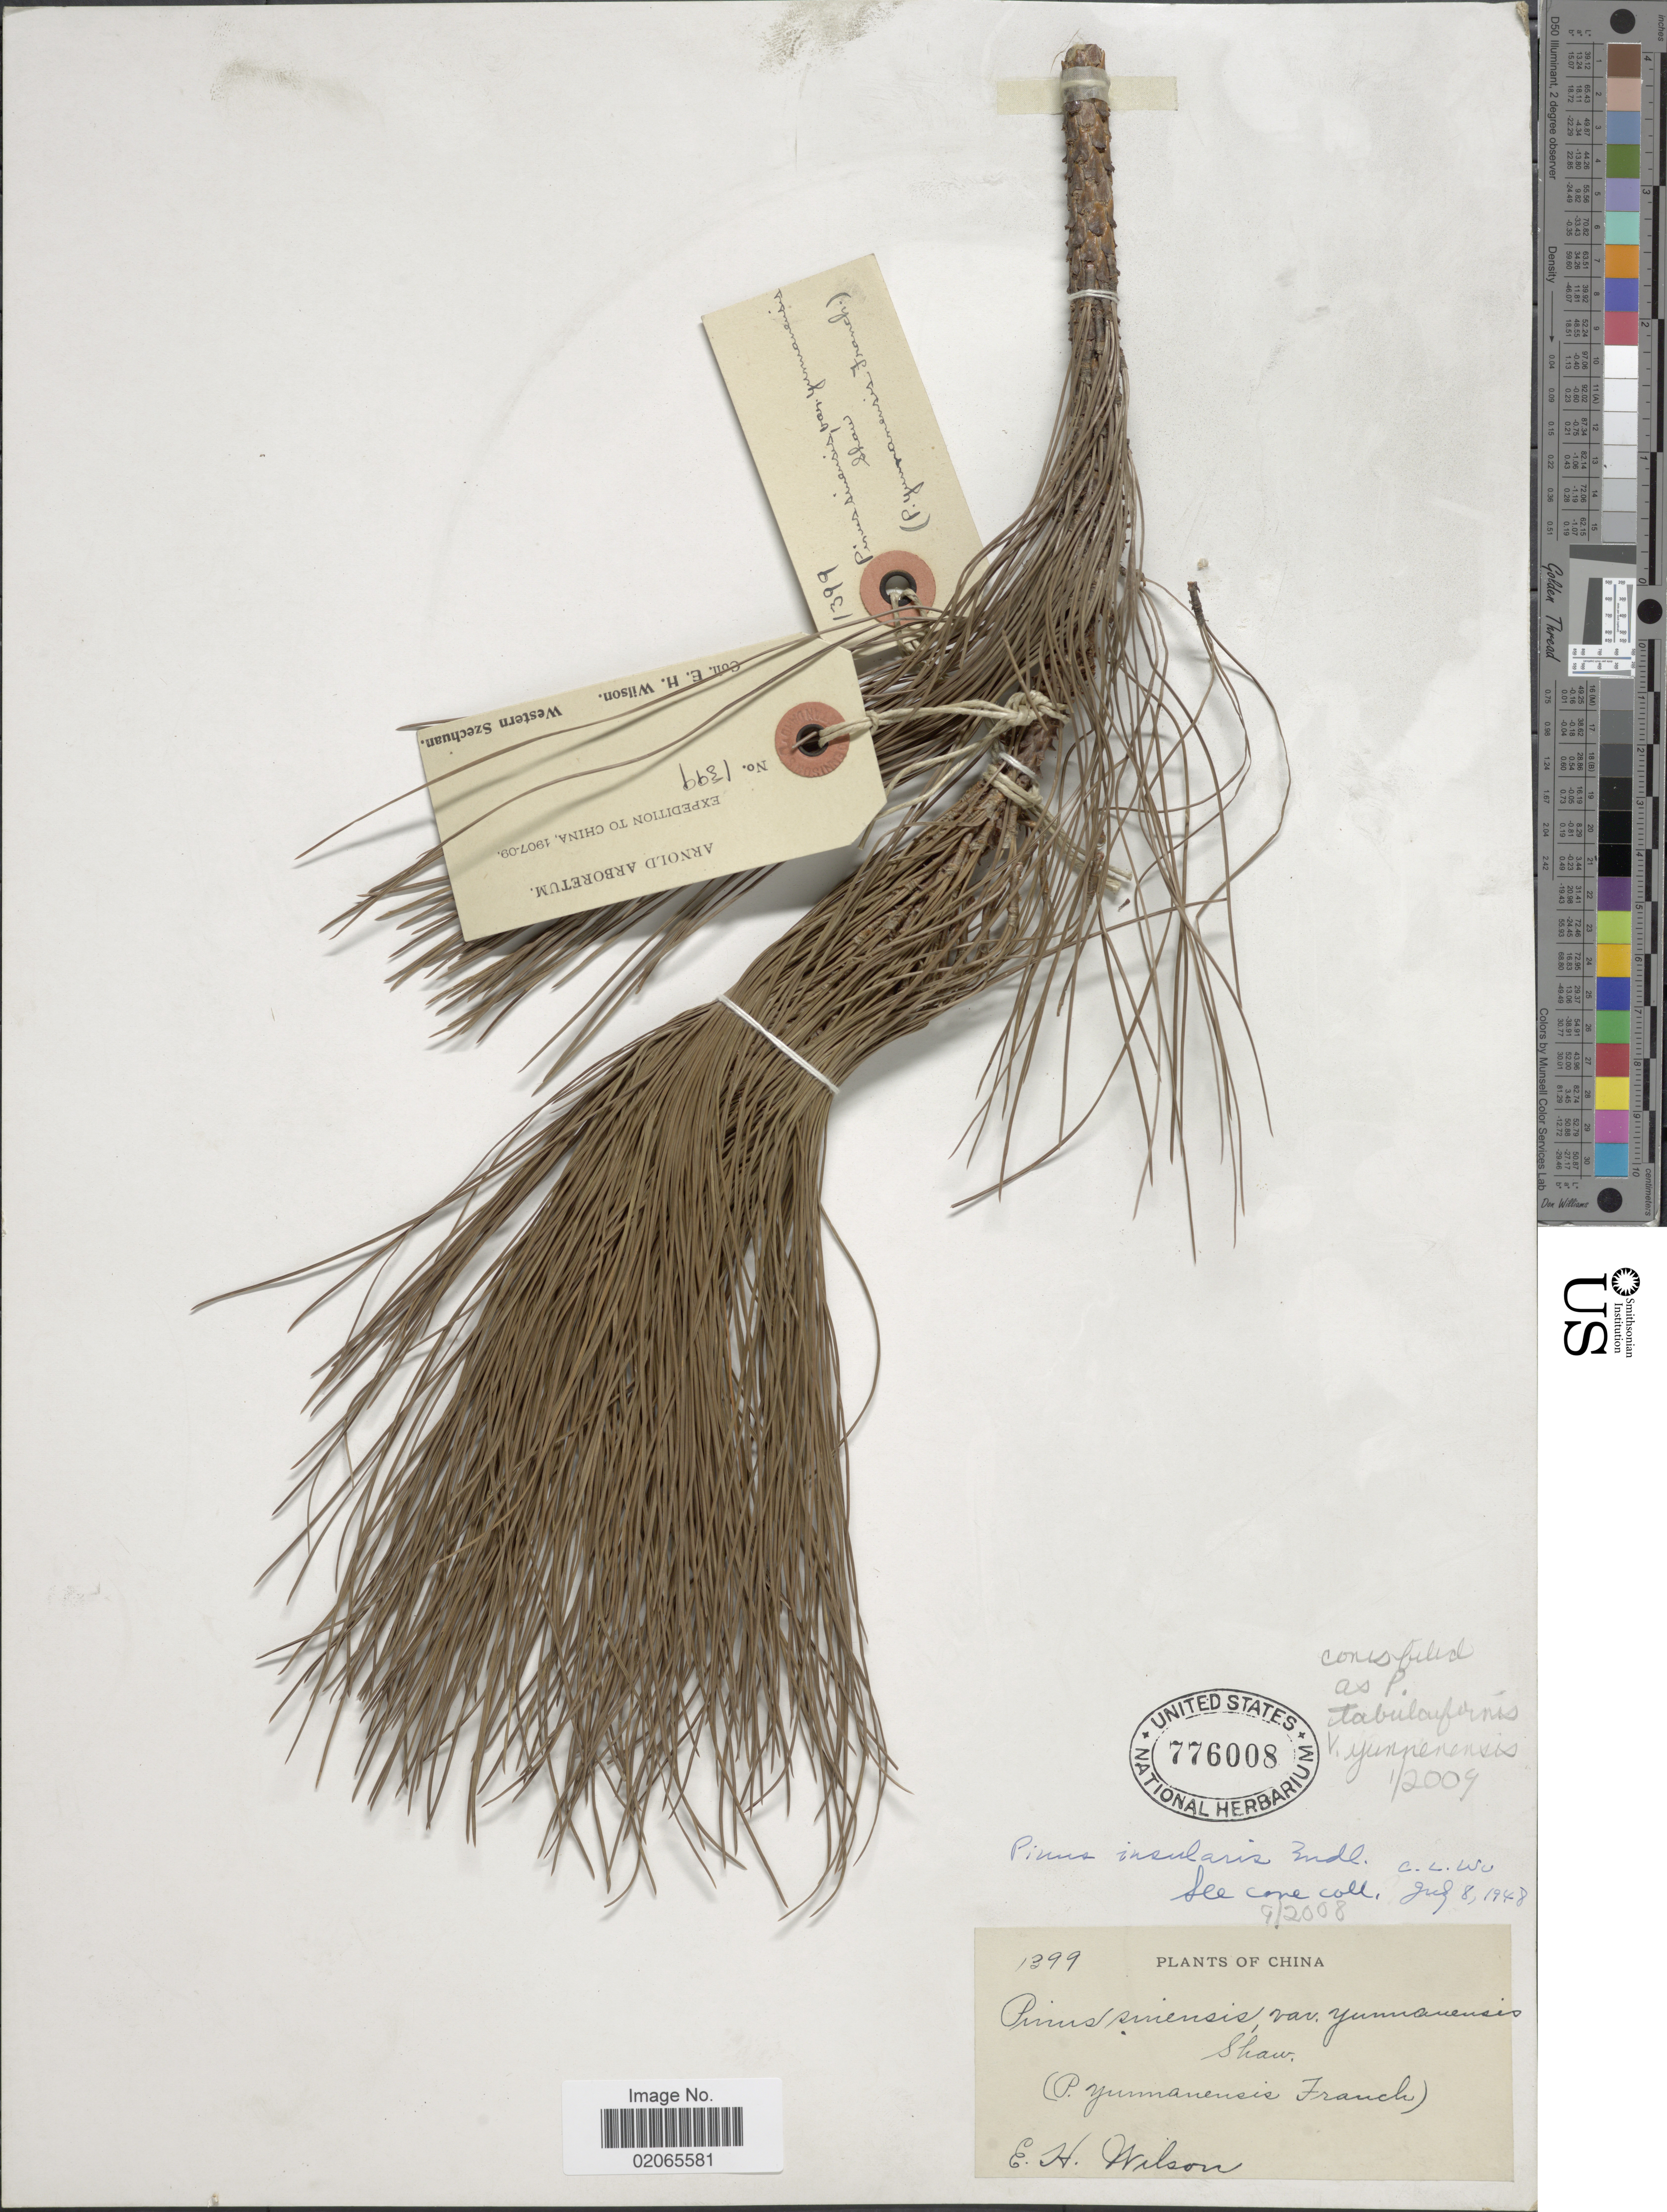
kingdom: Plantae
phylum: Tracheophyta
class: Pinopsida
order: Pinales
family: Pinaceae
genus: Pinus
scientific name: Pinus insularis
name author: Endl.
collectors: E. Wilson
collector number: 1399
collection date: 1907/1909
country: China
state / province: Sichuan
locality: Western Szechuan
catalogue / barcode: US 7766008